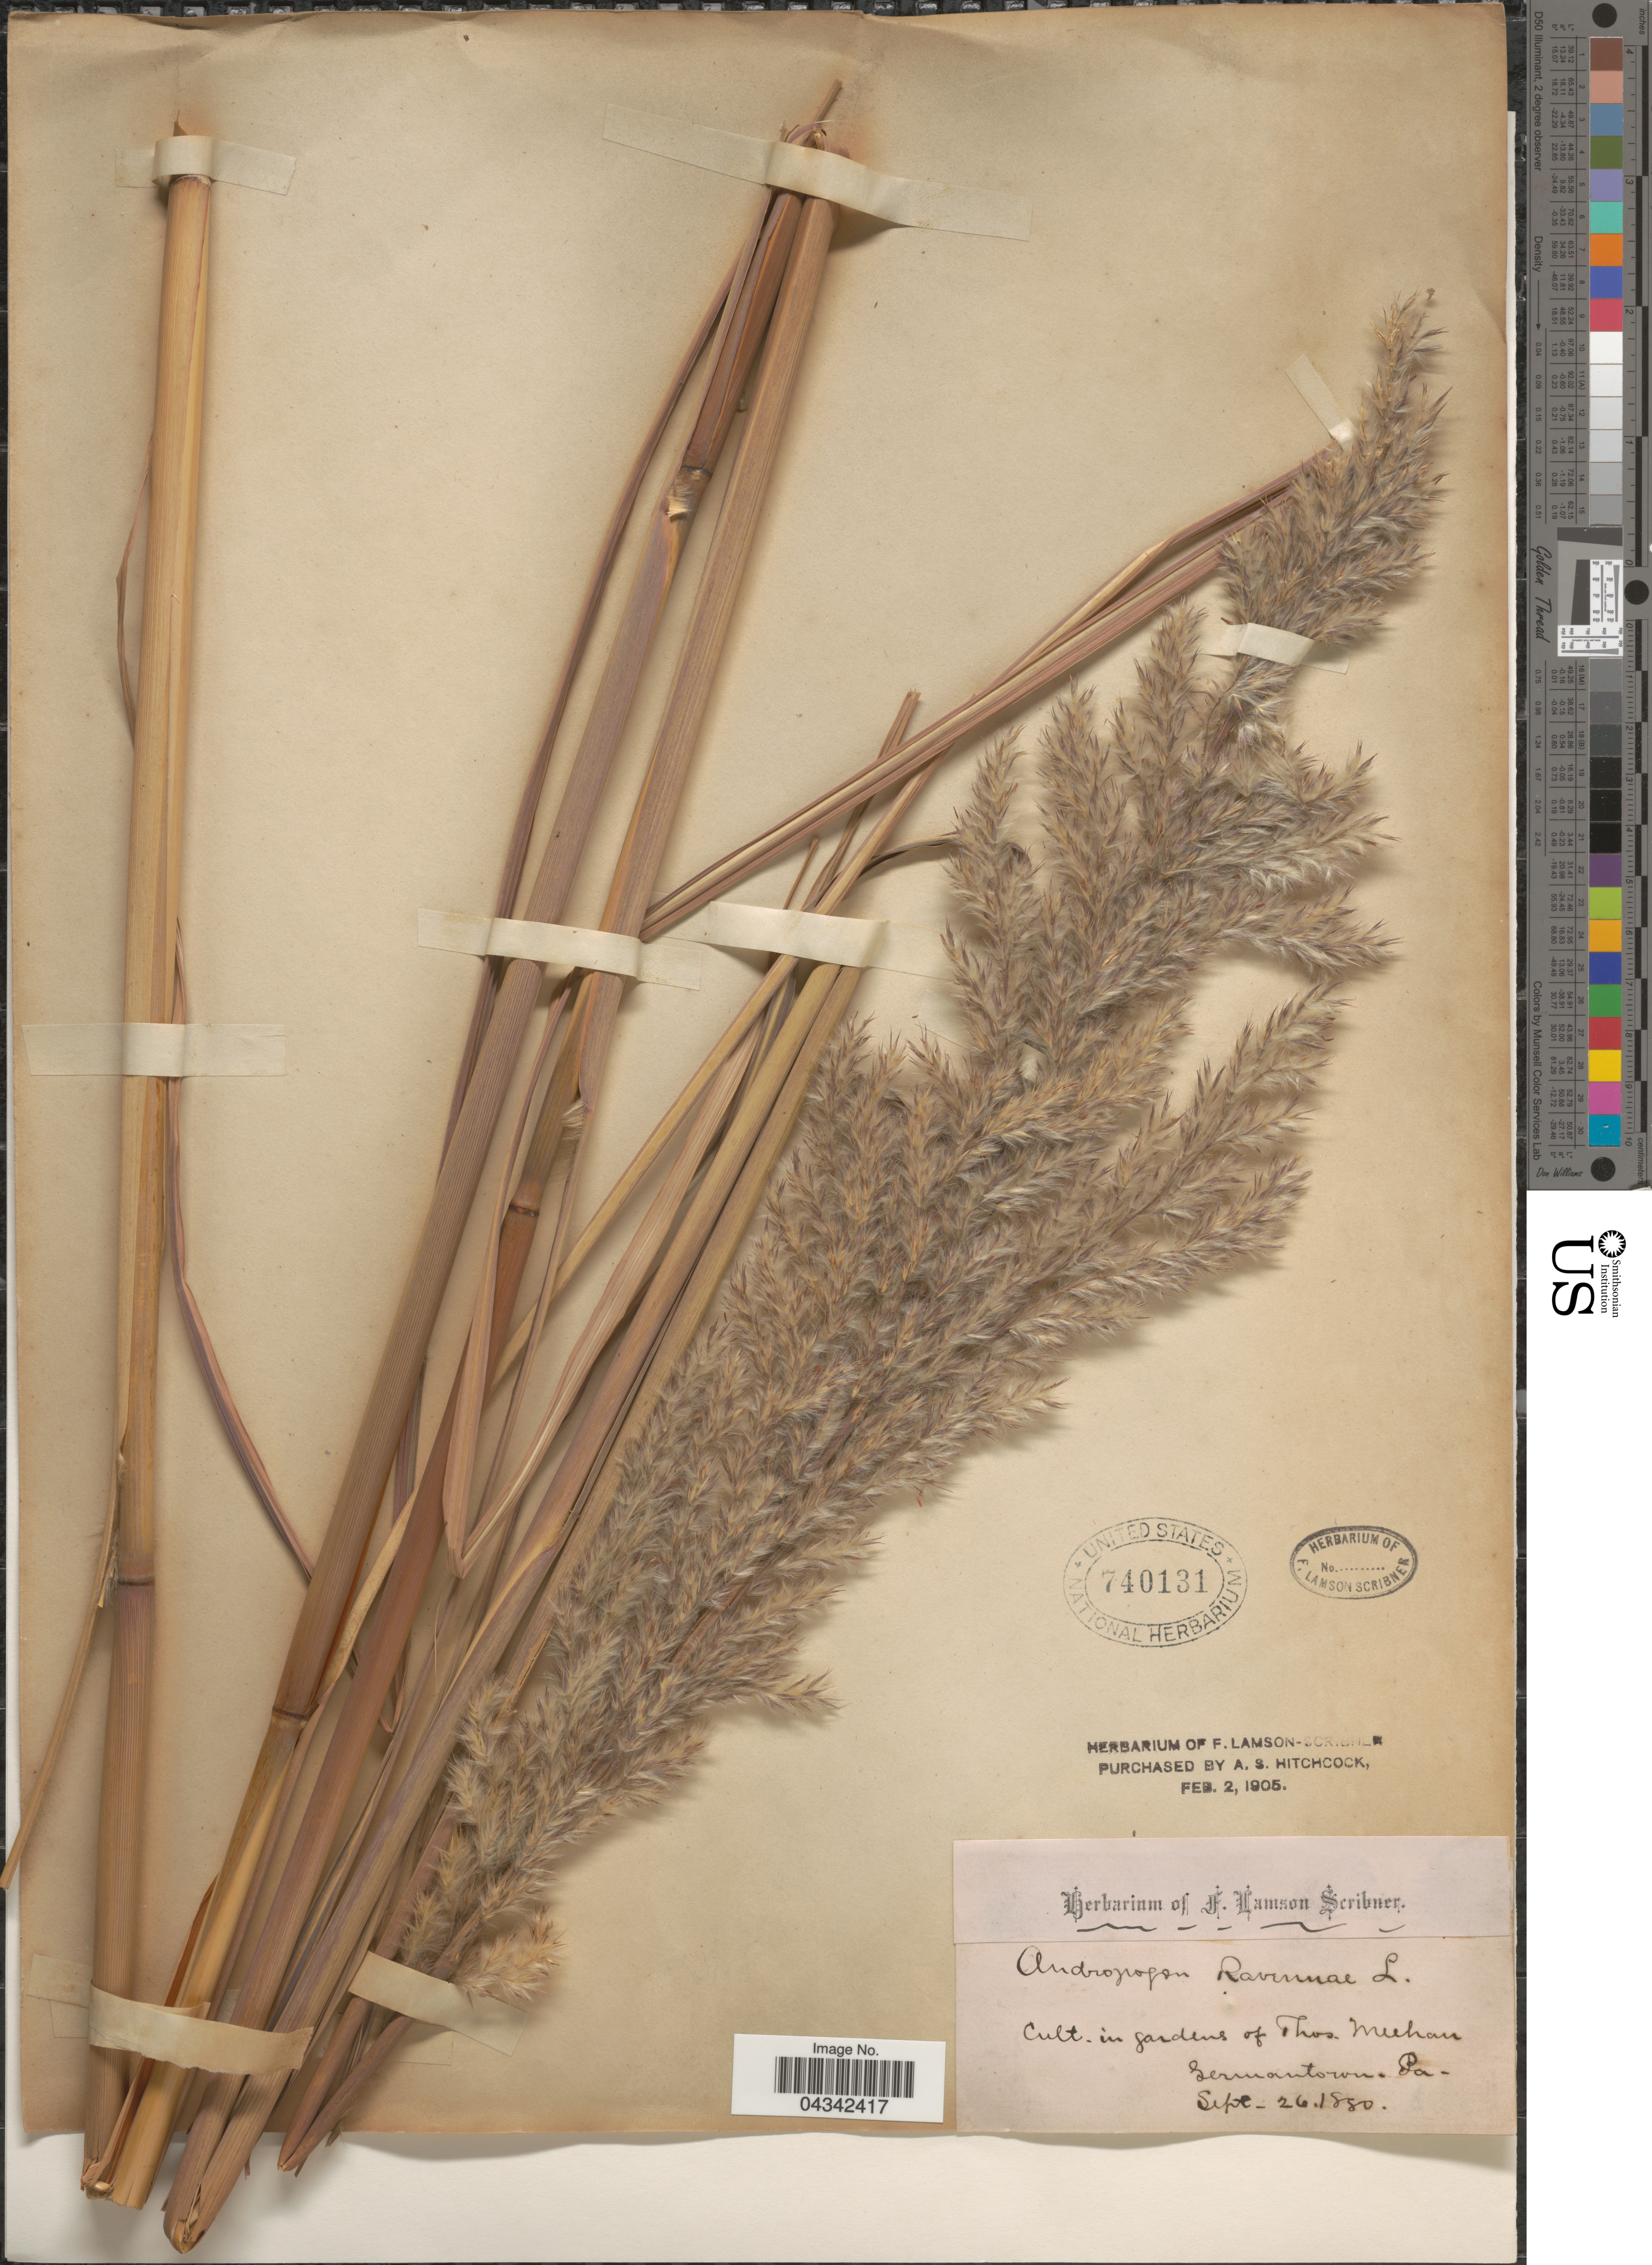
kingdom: Plantae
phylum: Tracheophyta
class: Liliopsida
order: Poales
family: Poaceae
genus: Tripidium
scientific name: Tripidium ravennae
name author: (L.) H. Scholz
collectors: ex herb. F. Lamson Scribner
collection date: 1880-09-26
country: United States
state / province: Pennsylvania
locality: Cult. in gardens of Thos. Meehan. Germantown.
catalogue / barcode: US 740131